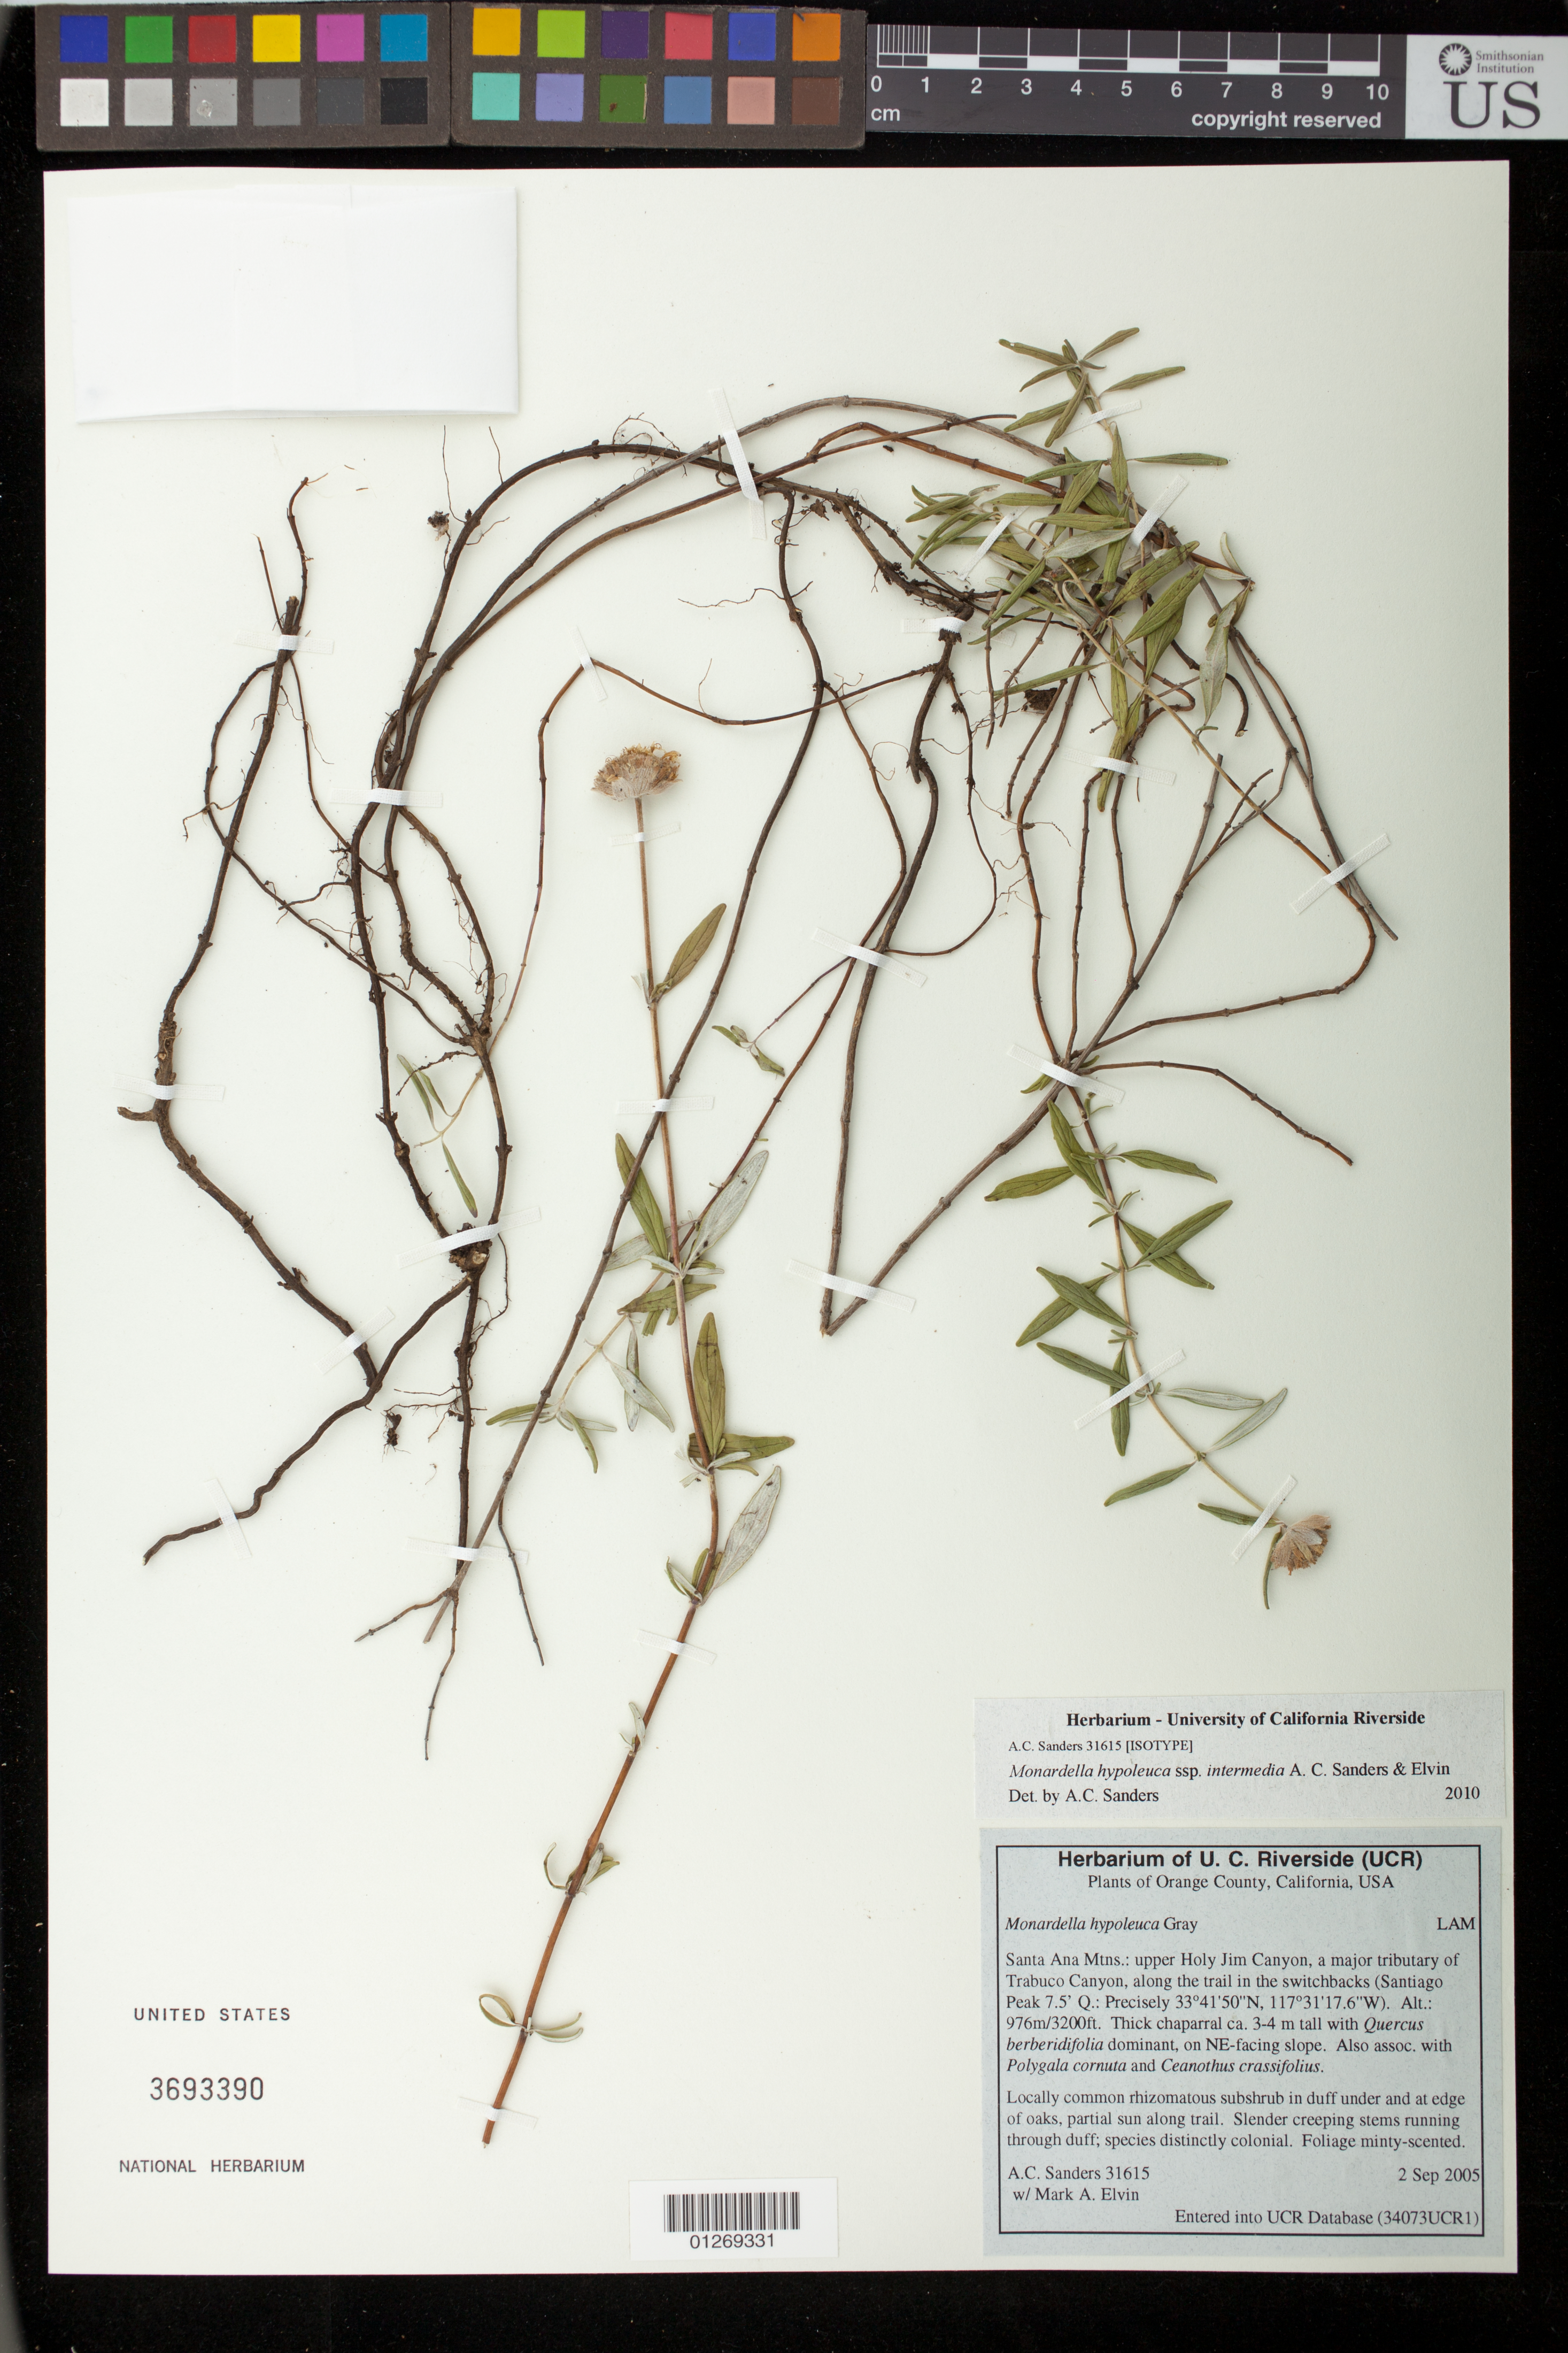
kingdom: Plantae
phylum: Tracheophyta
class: Magnoliopsida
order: Lamiales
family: Lamiaceae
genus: Monardella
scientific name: Monardella hypoleuca subsp. intermedia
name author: A.C. Sanders & Elvin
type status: Isotype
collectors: A. Sanders & M. Elvin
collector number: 31615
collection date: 2005-09-02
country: United States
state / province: California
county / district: Orange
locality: Santa Ana Mtns.: upper Holy Jim Canyon, a major tributary of Trabuco Canyon, along the trail in the switchbacks (Santiago Peak)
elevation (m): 976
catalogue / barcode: US 3693390